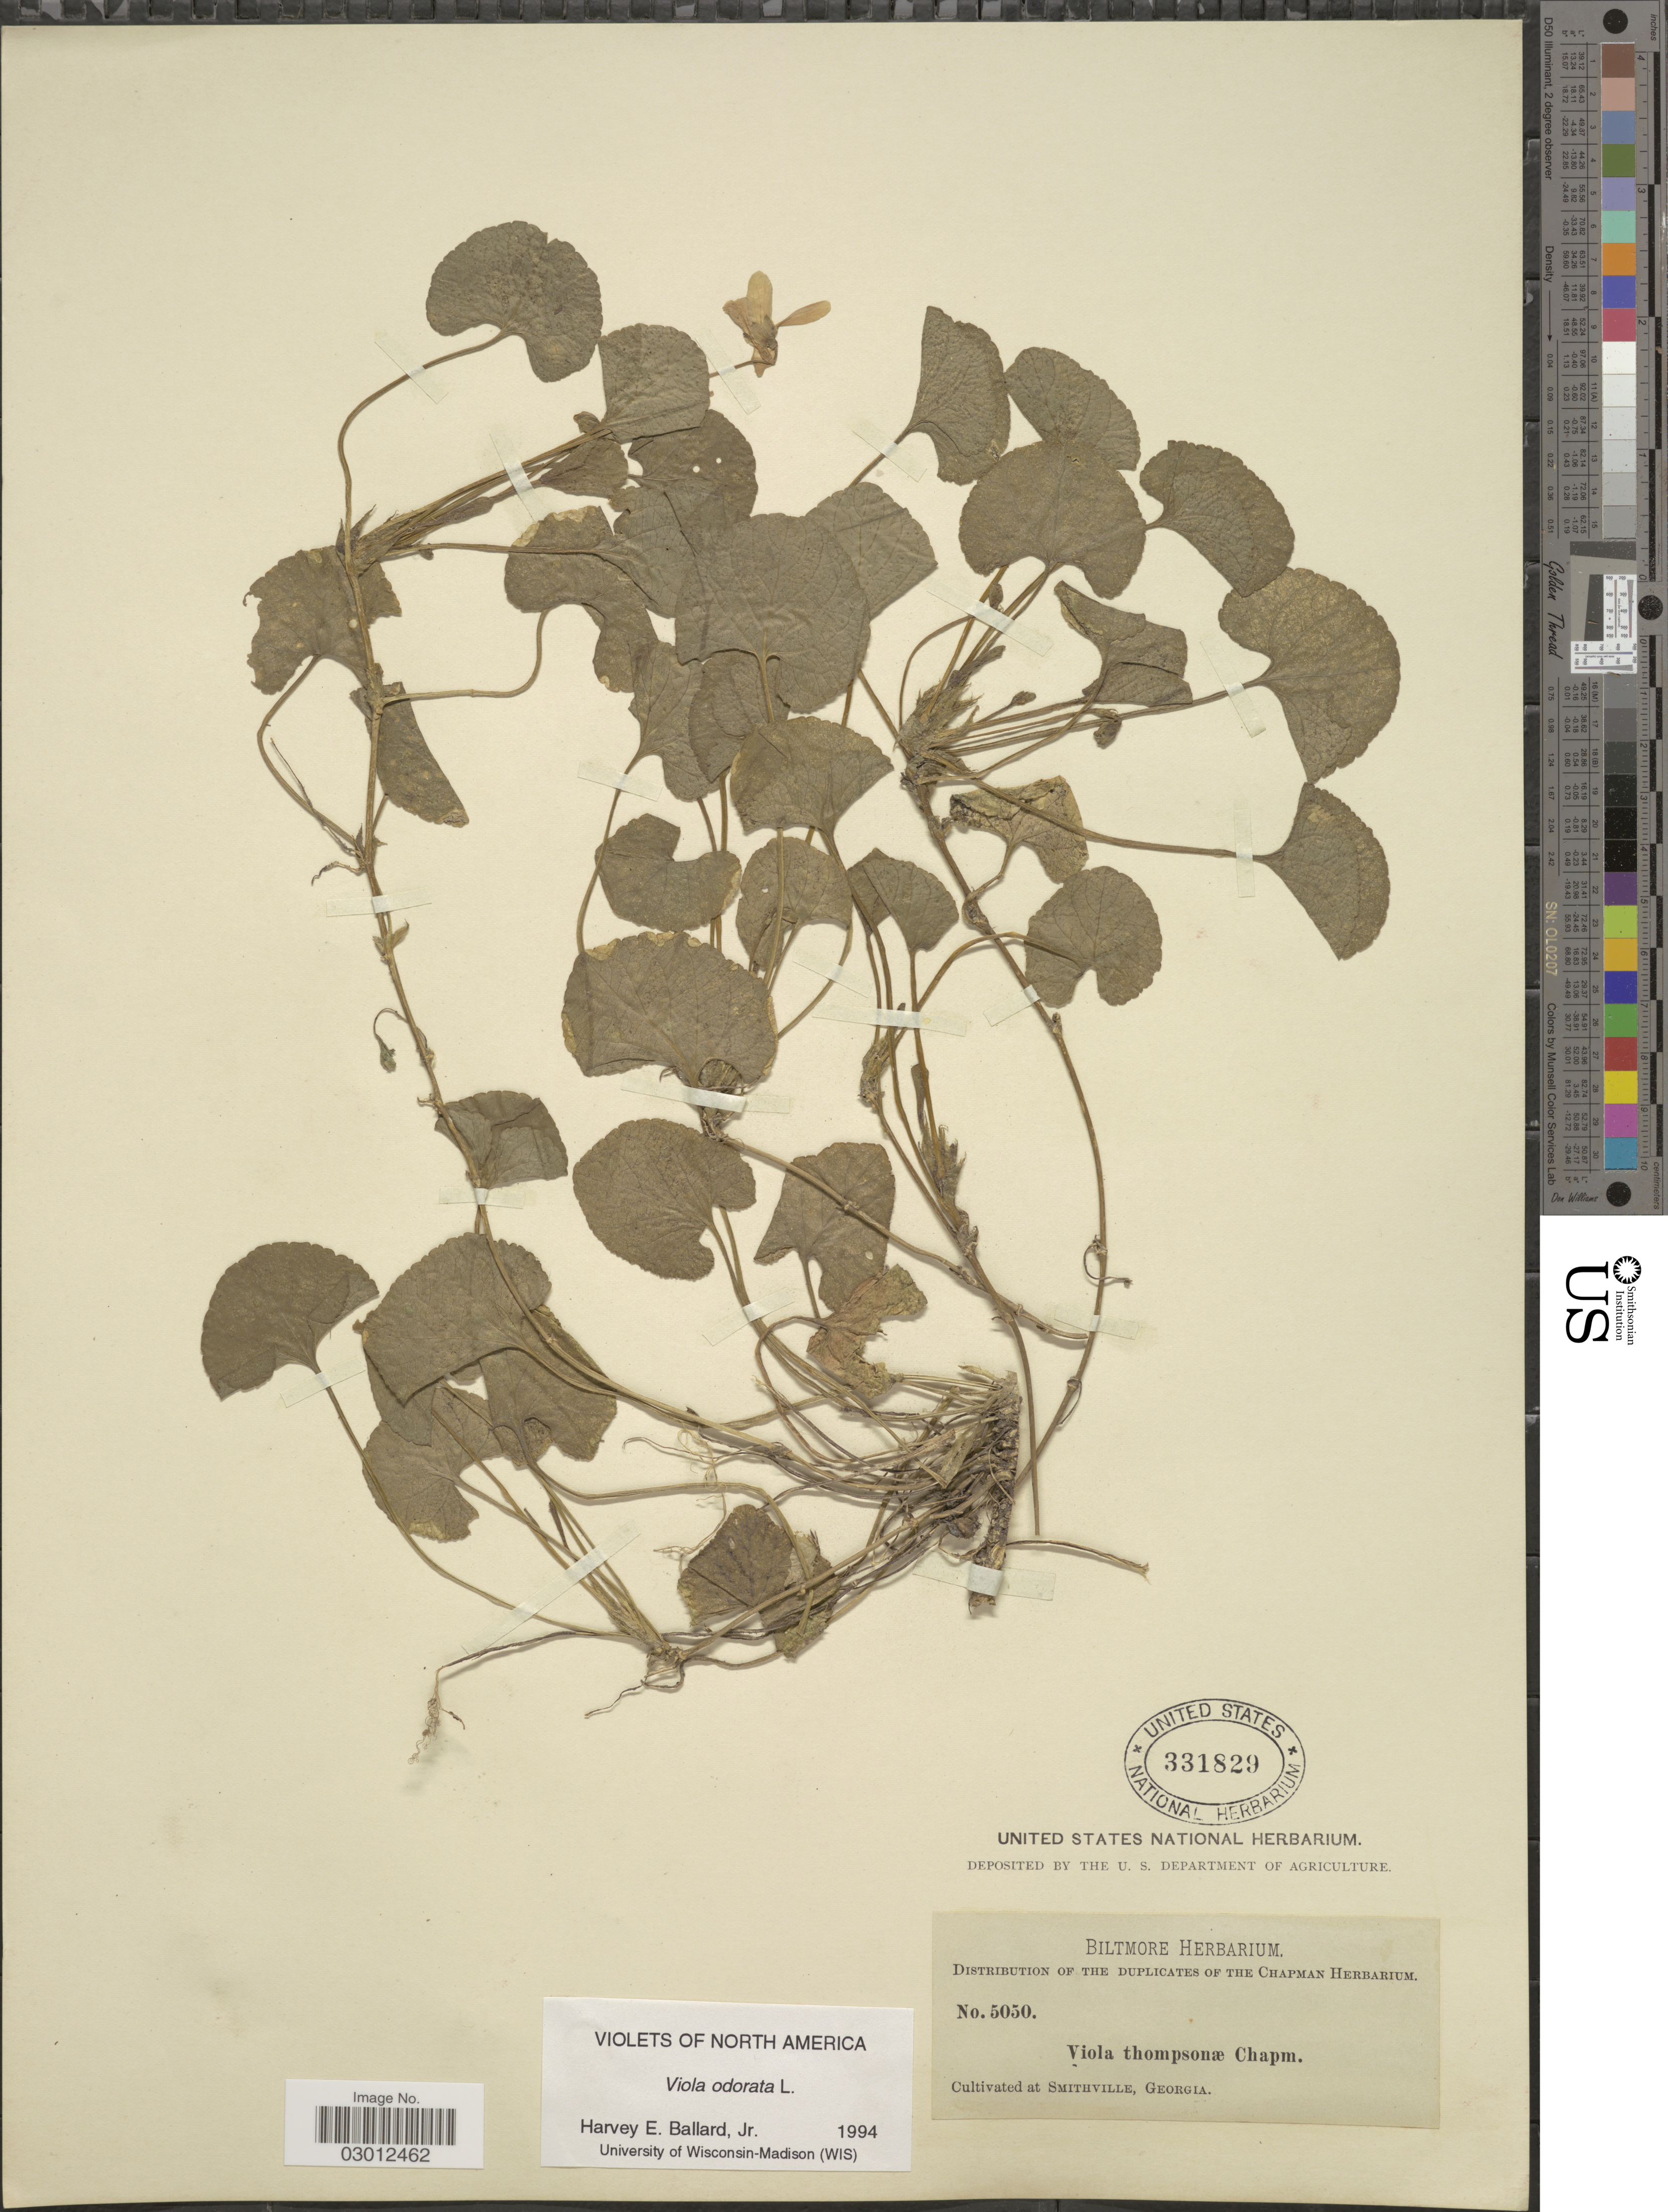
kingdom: Plantae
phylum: Tracheophyta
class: Magnoliopsida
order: Malpighiales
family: Violaceae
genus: Viola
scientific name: Viola odorata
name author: L.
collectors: ex herb. Biltmore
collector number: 5050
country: United States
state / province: Georgia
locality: Cultivated at Smithville.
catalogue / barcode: US 331829